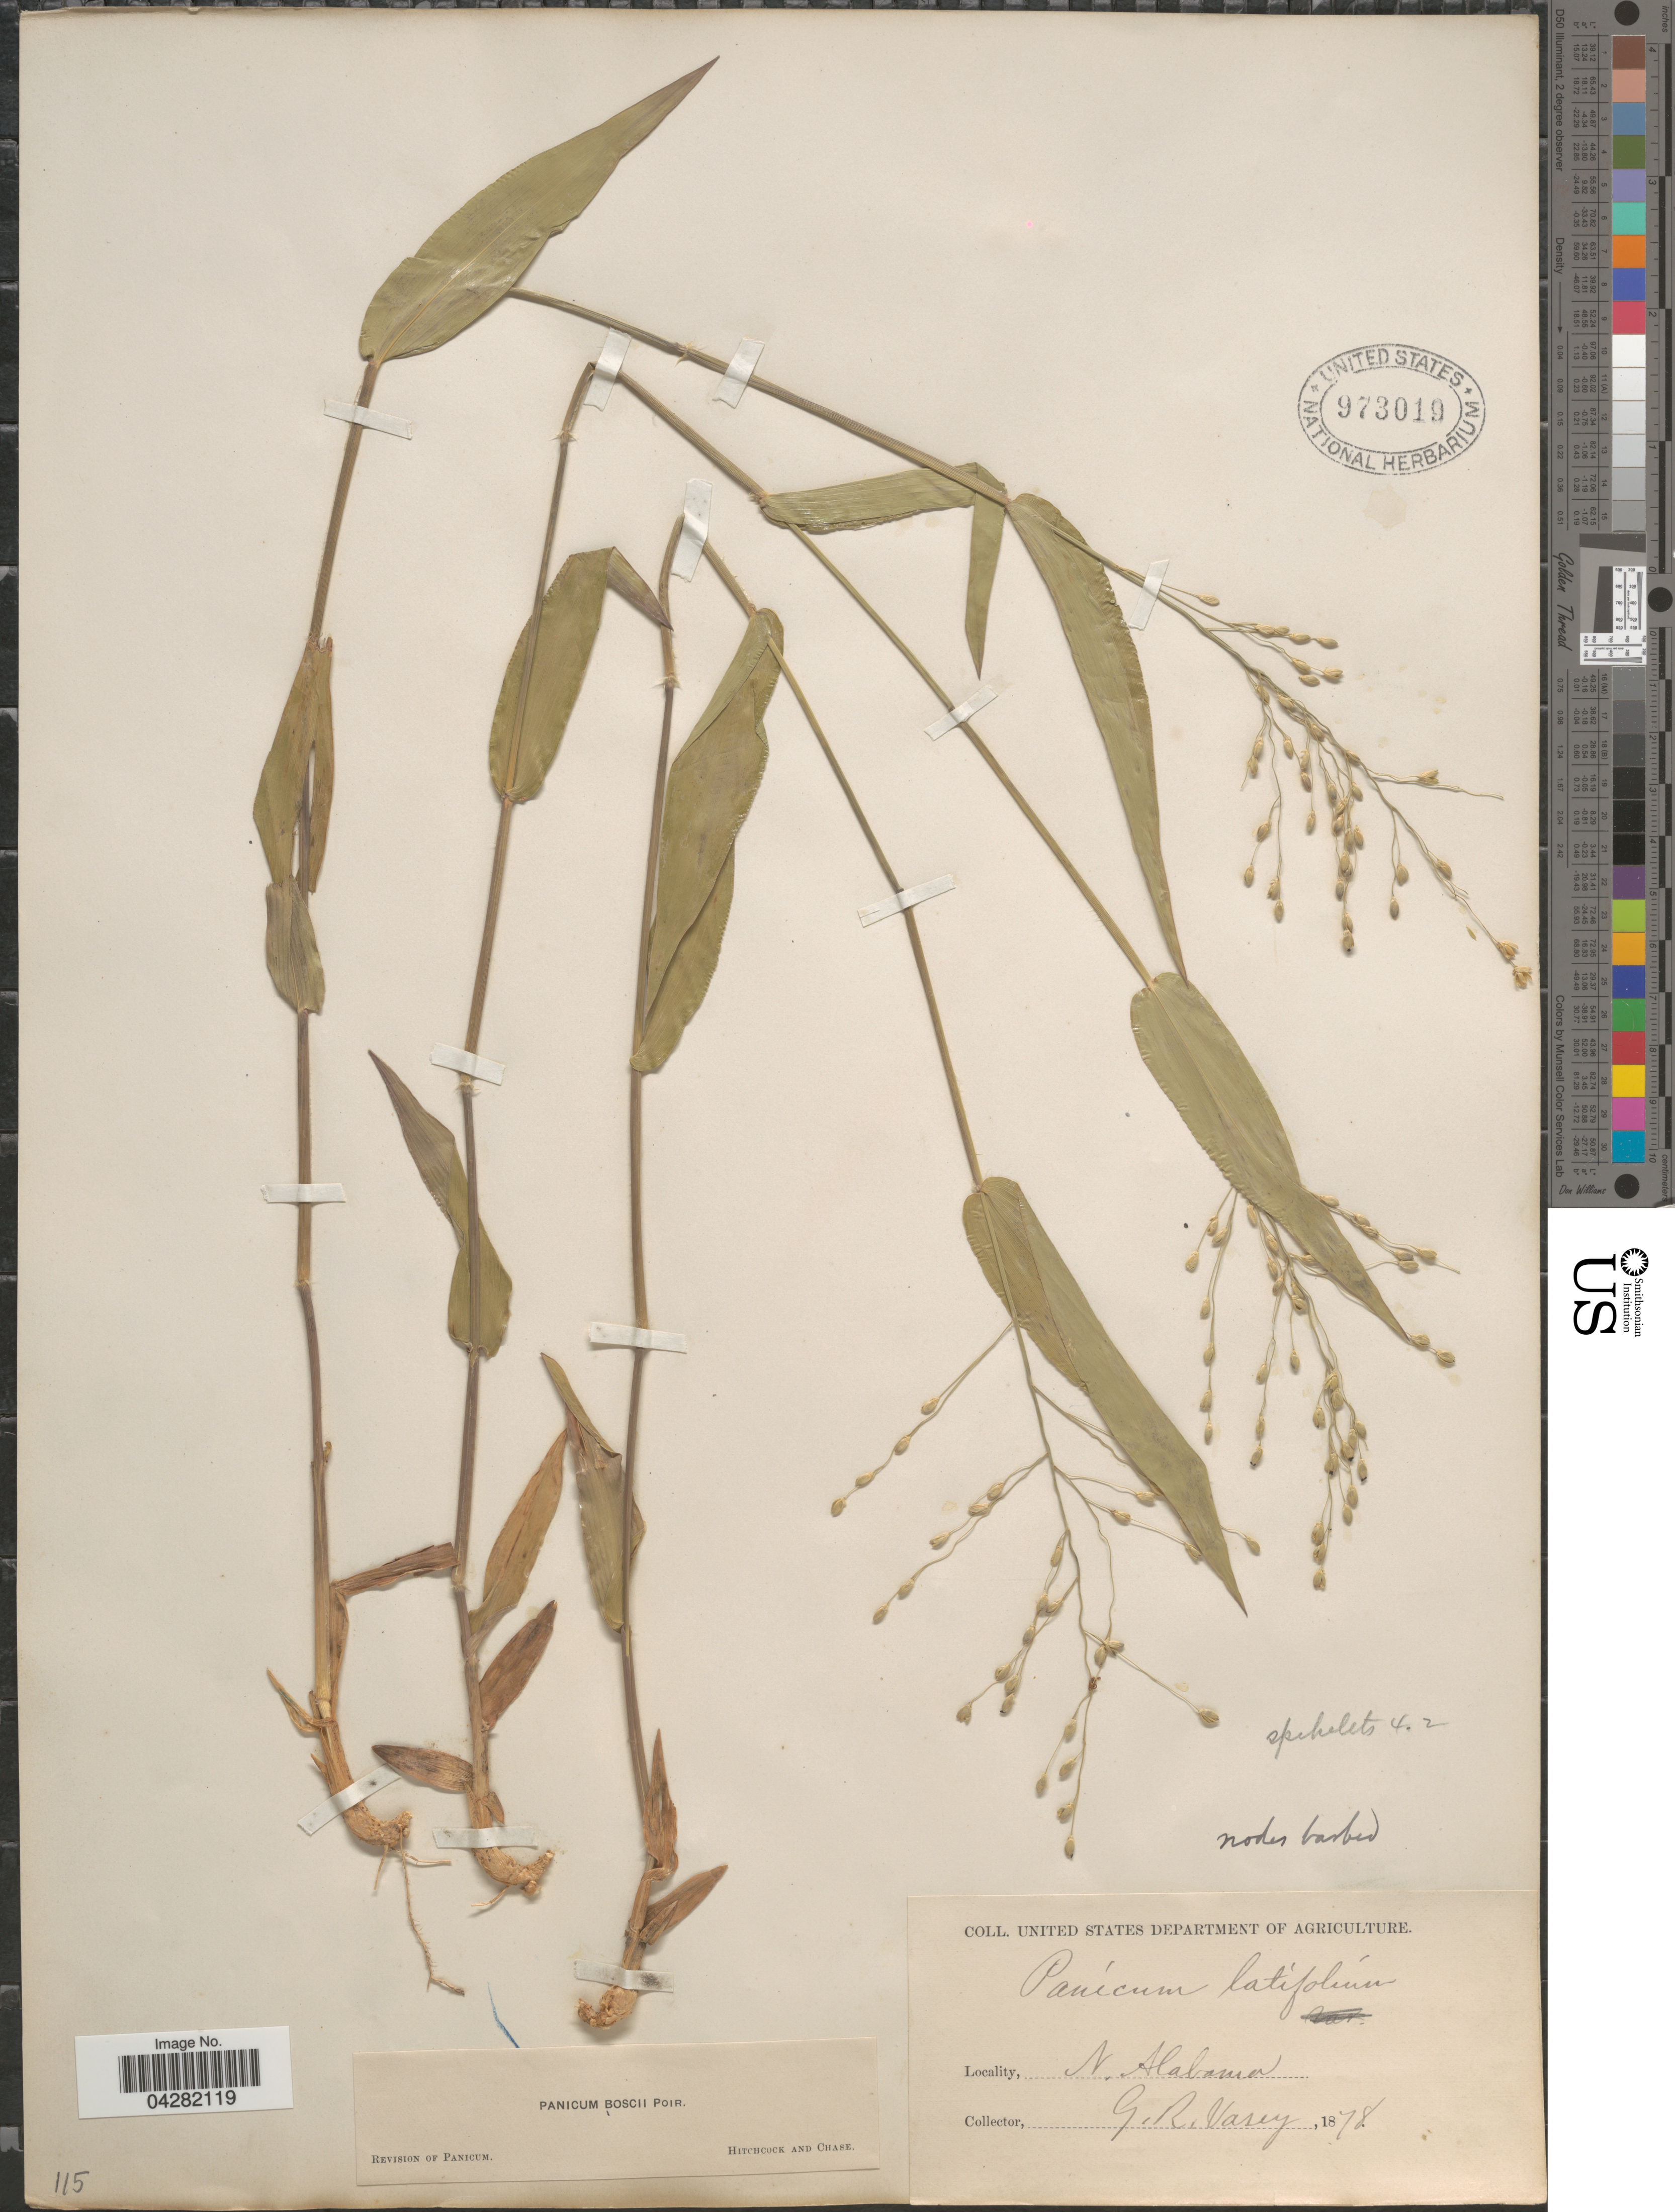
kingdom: Plantae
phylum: Tracheophyta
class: Liliopsida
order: Poales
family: Poaceae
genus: Dichanthelium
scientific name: Dichanthelium latifolium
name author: (L.) Harvill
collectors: G. R. Vasey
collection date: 1878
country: United States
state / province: Alabama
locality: N. Alabama.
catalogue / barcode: US 973019